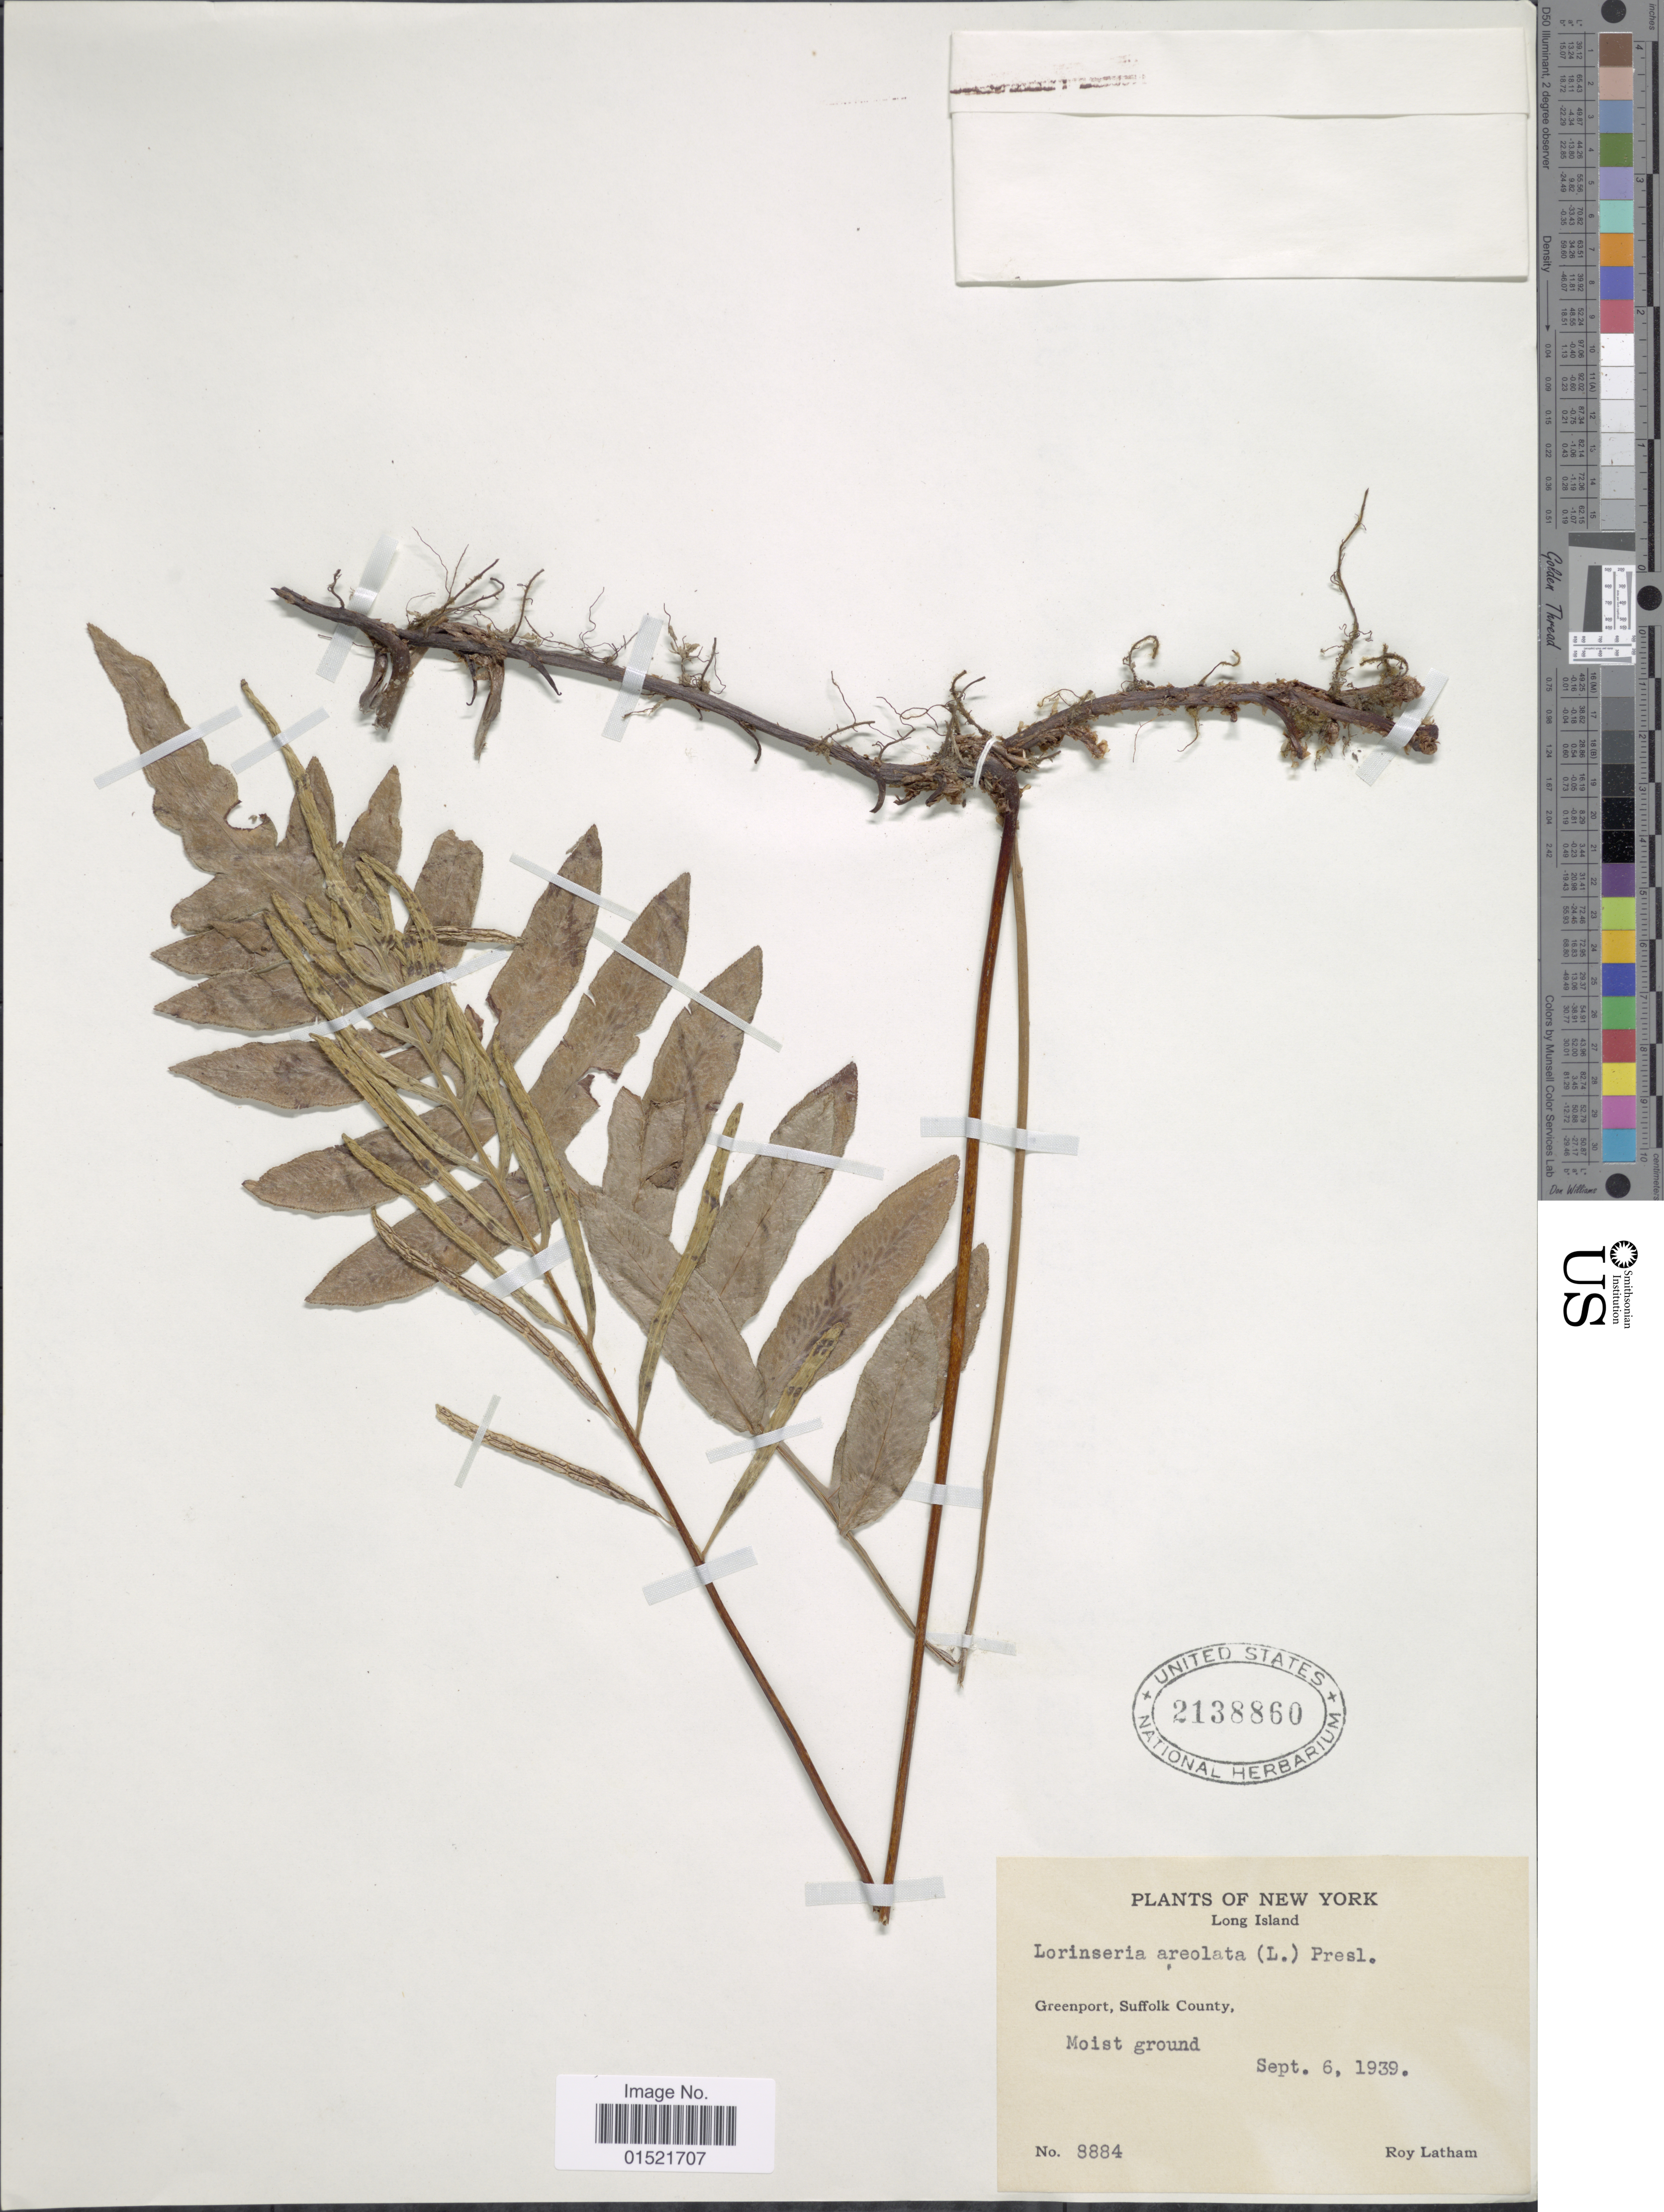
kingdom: Plantae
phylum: Tracheophyta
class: Polypodiopsida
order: Polypodiales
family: Blechnaceae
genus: Woodwardia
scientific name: Woodwardia areolata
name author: (L.) T. Moore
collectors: R. Latham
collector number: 8884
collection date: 1939-09-06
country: United States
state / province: New York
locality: Long Island, Greenport, Suffolk County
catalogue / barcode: US 2138860